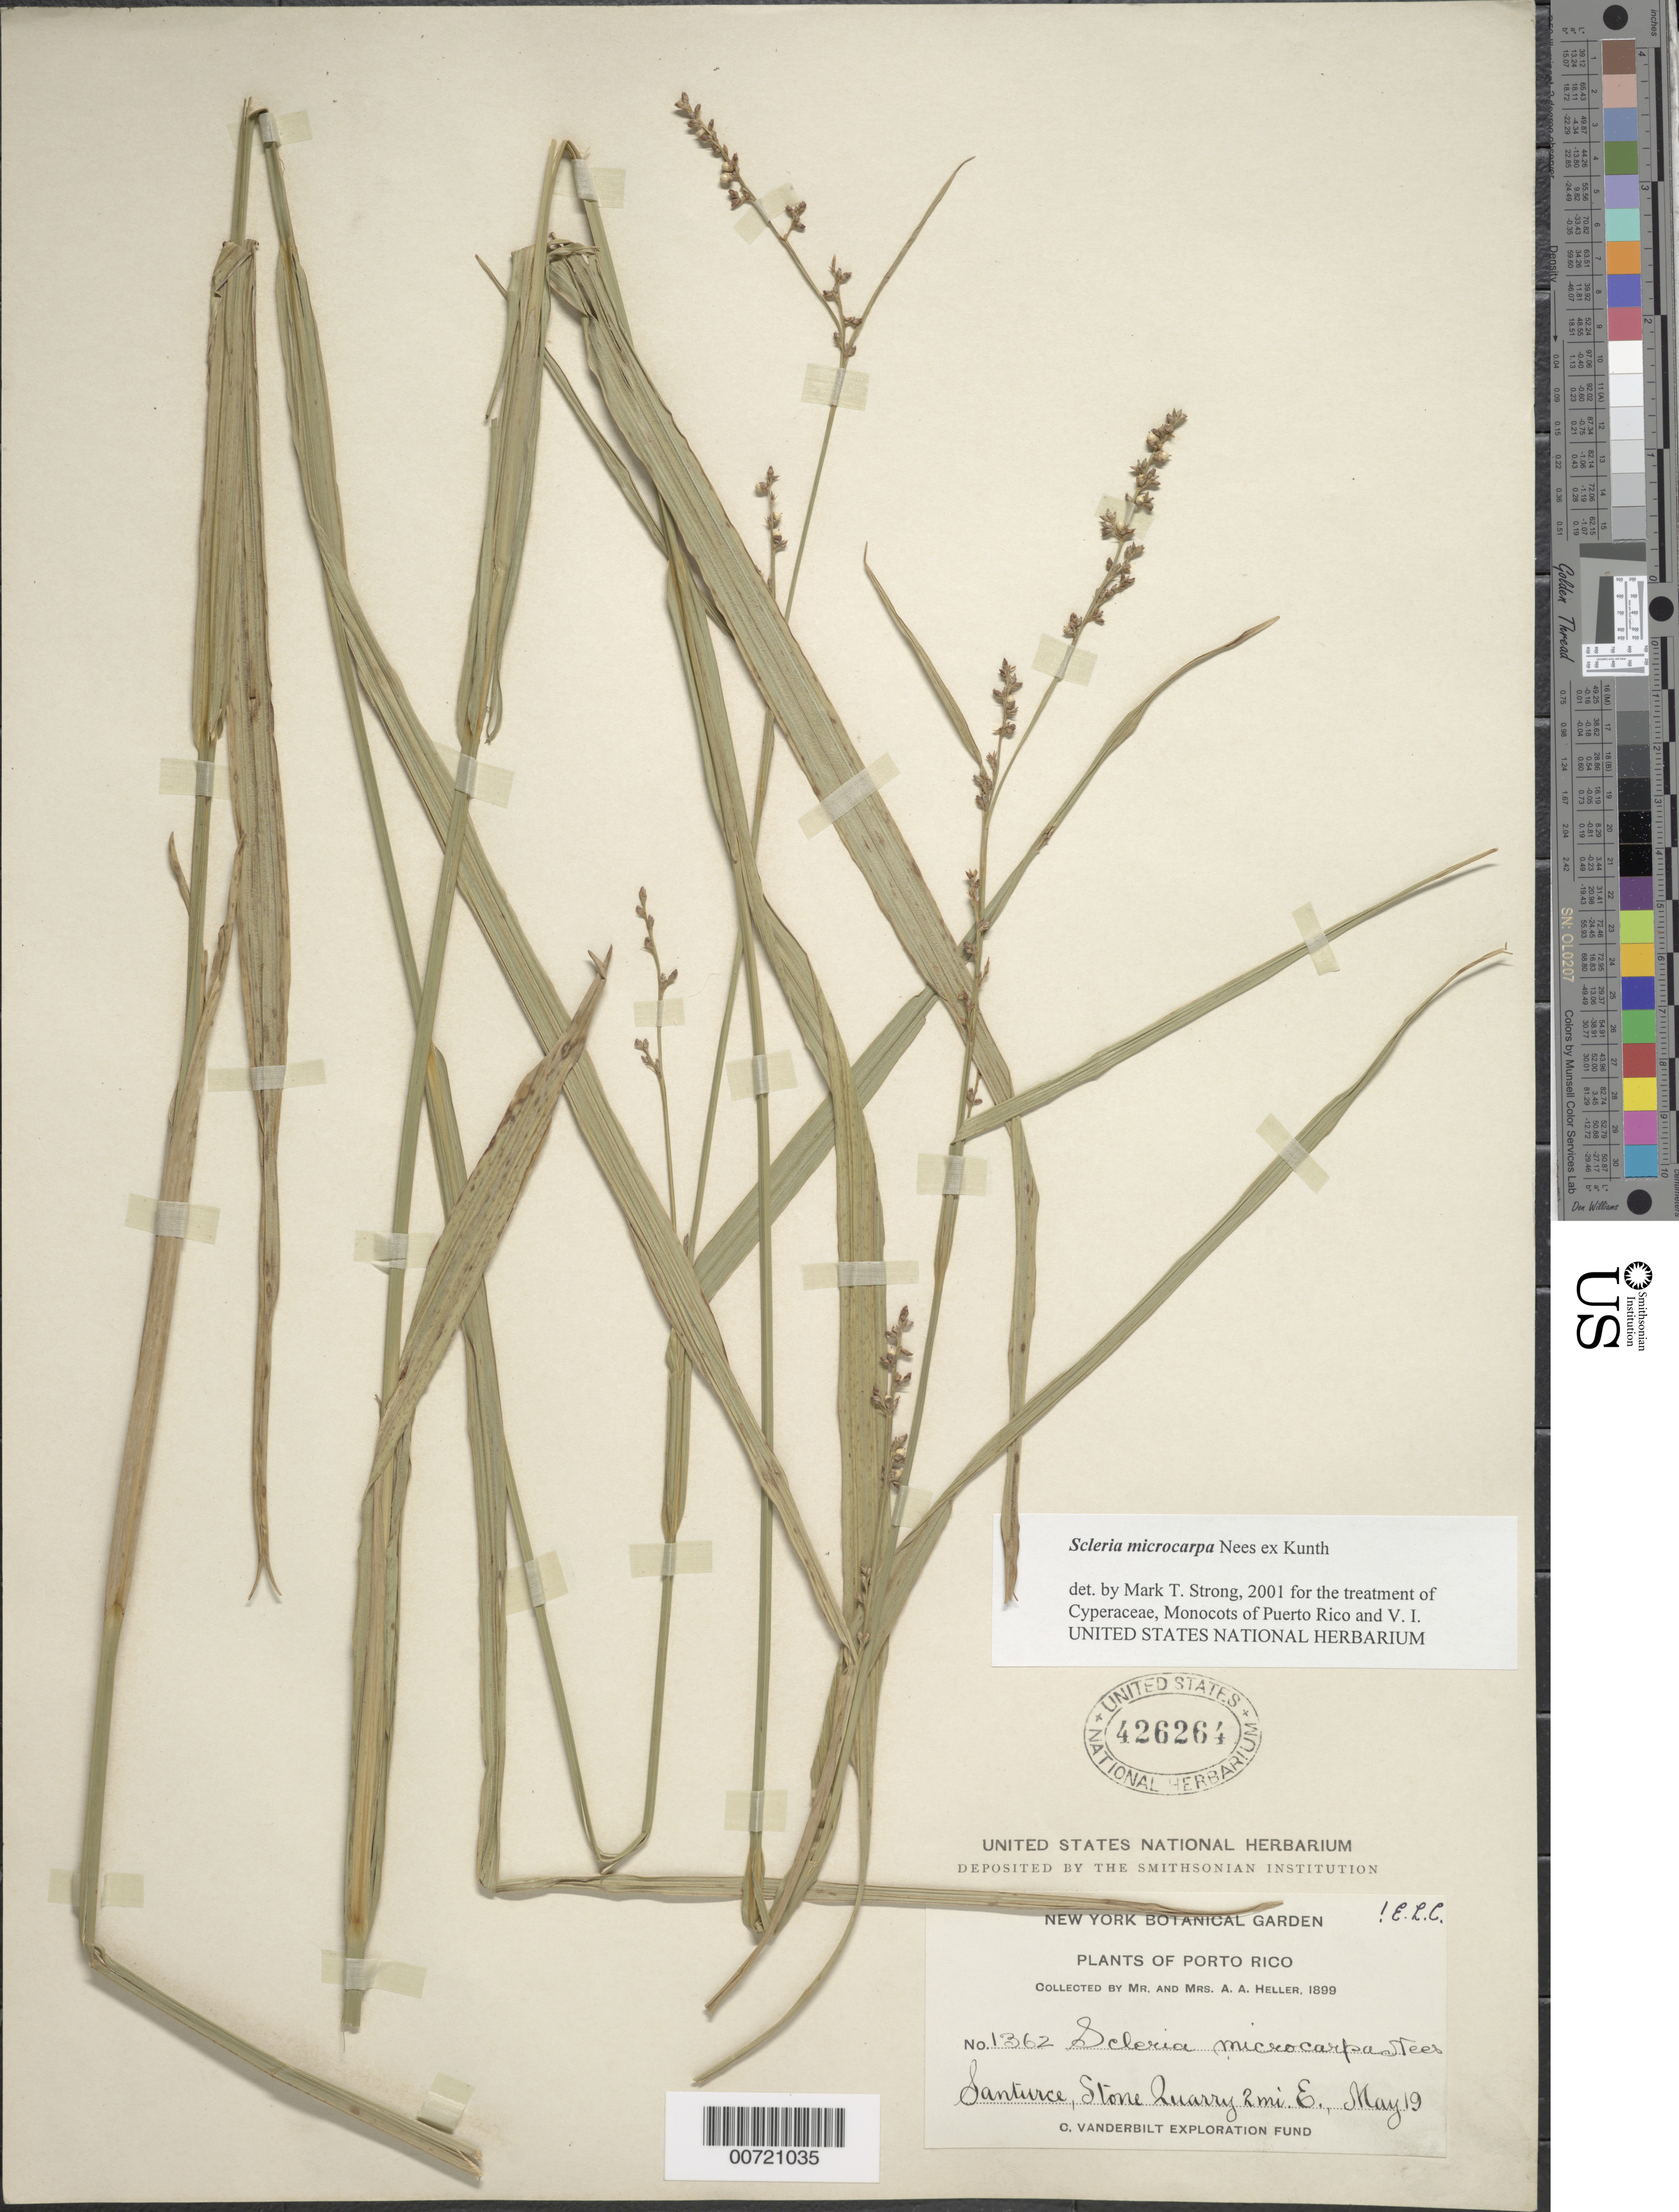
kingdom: Plantae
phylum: Tracheophyta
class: Liliopsida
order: Poales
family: Cyperaceae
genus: Scleria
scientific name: Scleria microcarpa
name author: Nees ex Kunth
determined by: Strong, M. T., (US), Smithsonian Institution - National Museum of Natural History (UNITED STATES)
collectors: A. A. Heller & E. G. Heller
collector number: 1362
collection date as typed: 19 May 1899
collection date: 1899-05-19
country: Puerto Rico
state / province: San Juan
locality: Stone quarry 2 mi. E of Santurce.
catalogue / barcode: US 426264